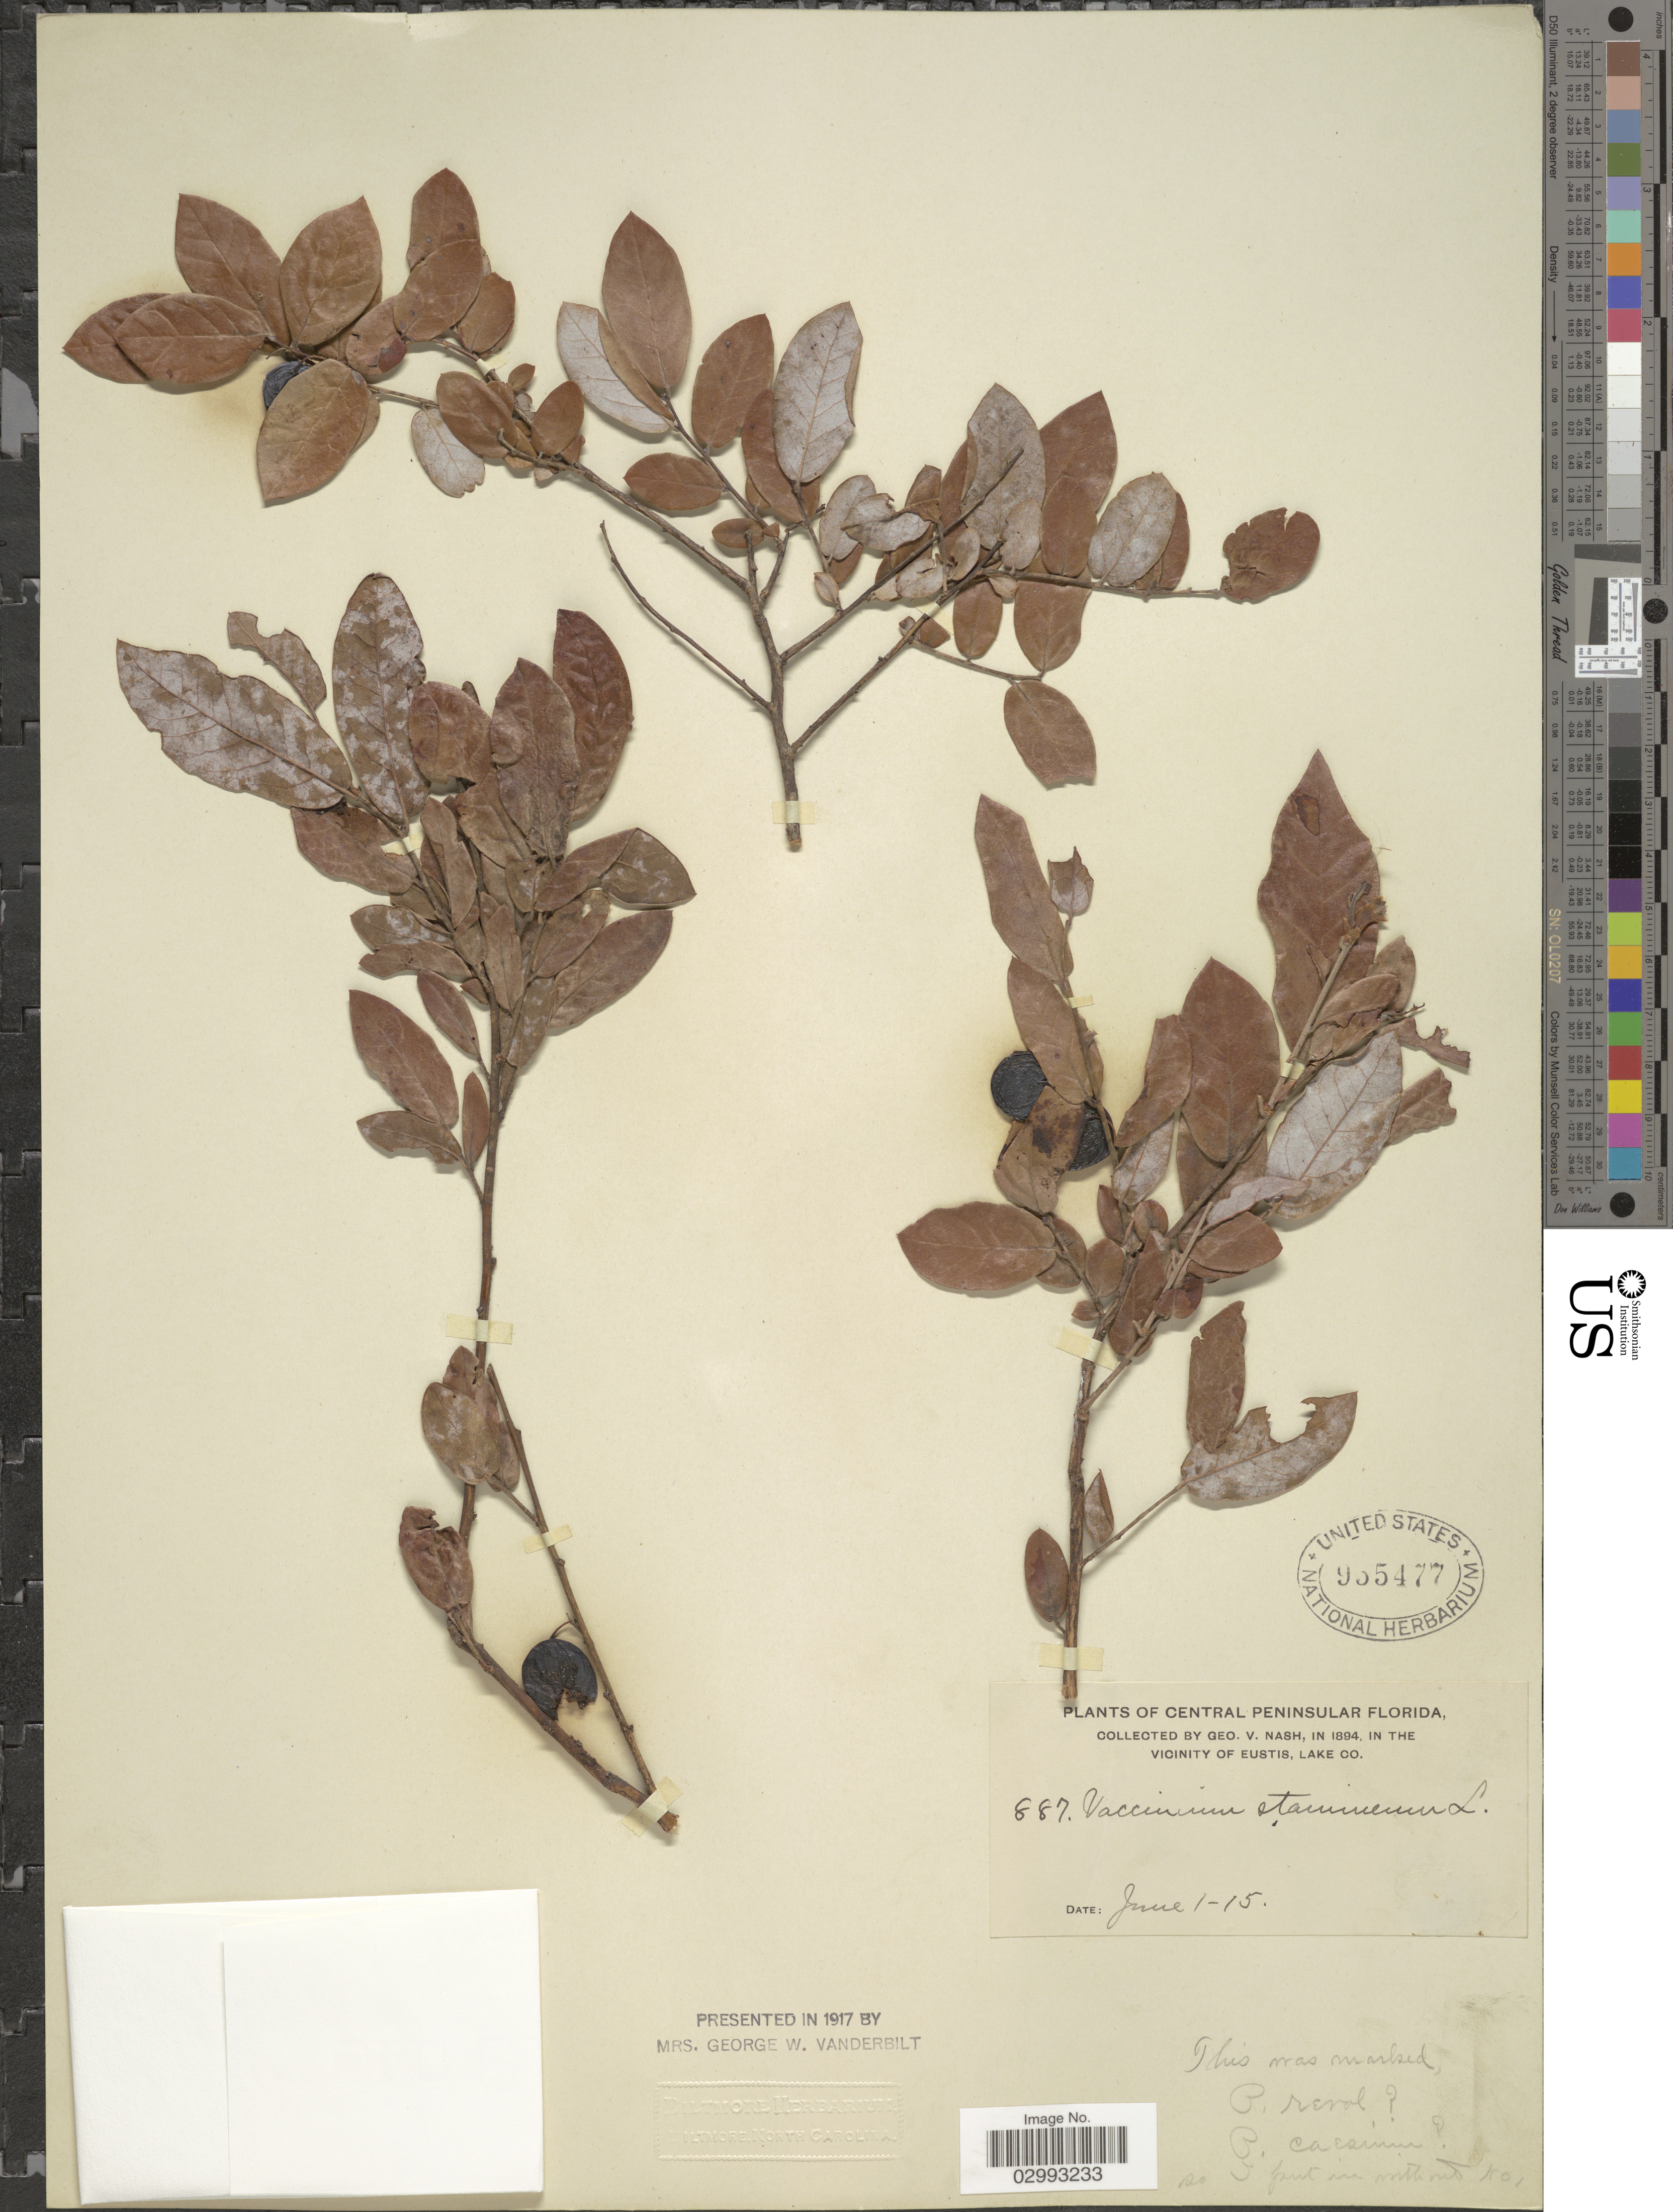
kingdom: Plantae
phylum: Tracheophyta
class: Magnoliopsida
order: Ericales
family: Ericaceae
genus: Polycodium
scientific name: Polycodium revolutum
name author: (Greene) Greene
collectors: G. V. Nash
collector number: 887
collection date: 1894-06-01/1894-06-15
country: United States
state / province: Florida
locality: Central Peninsular Florida. In the vicinity of Eustis, Lake Co.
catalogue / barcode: US 955477